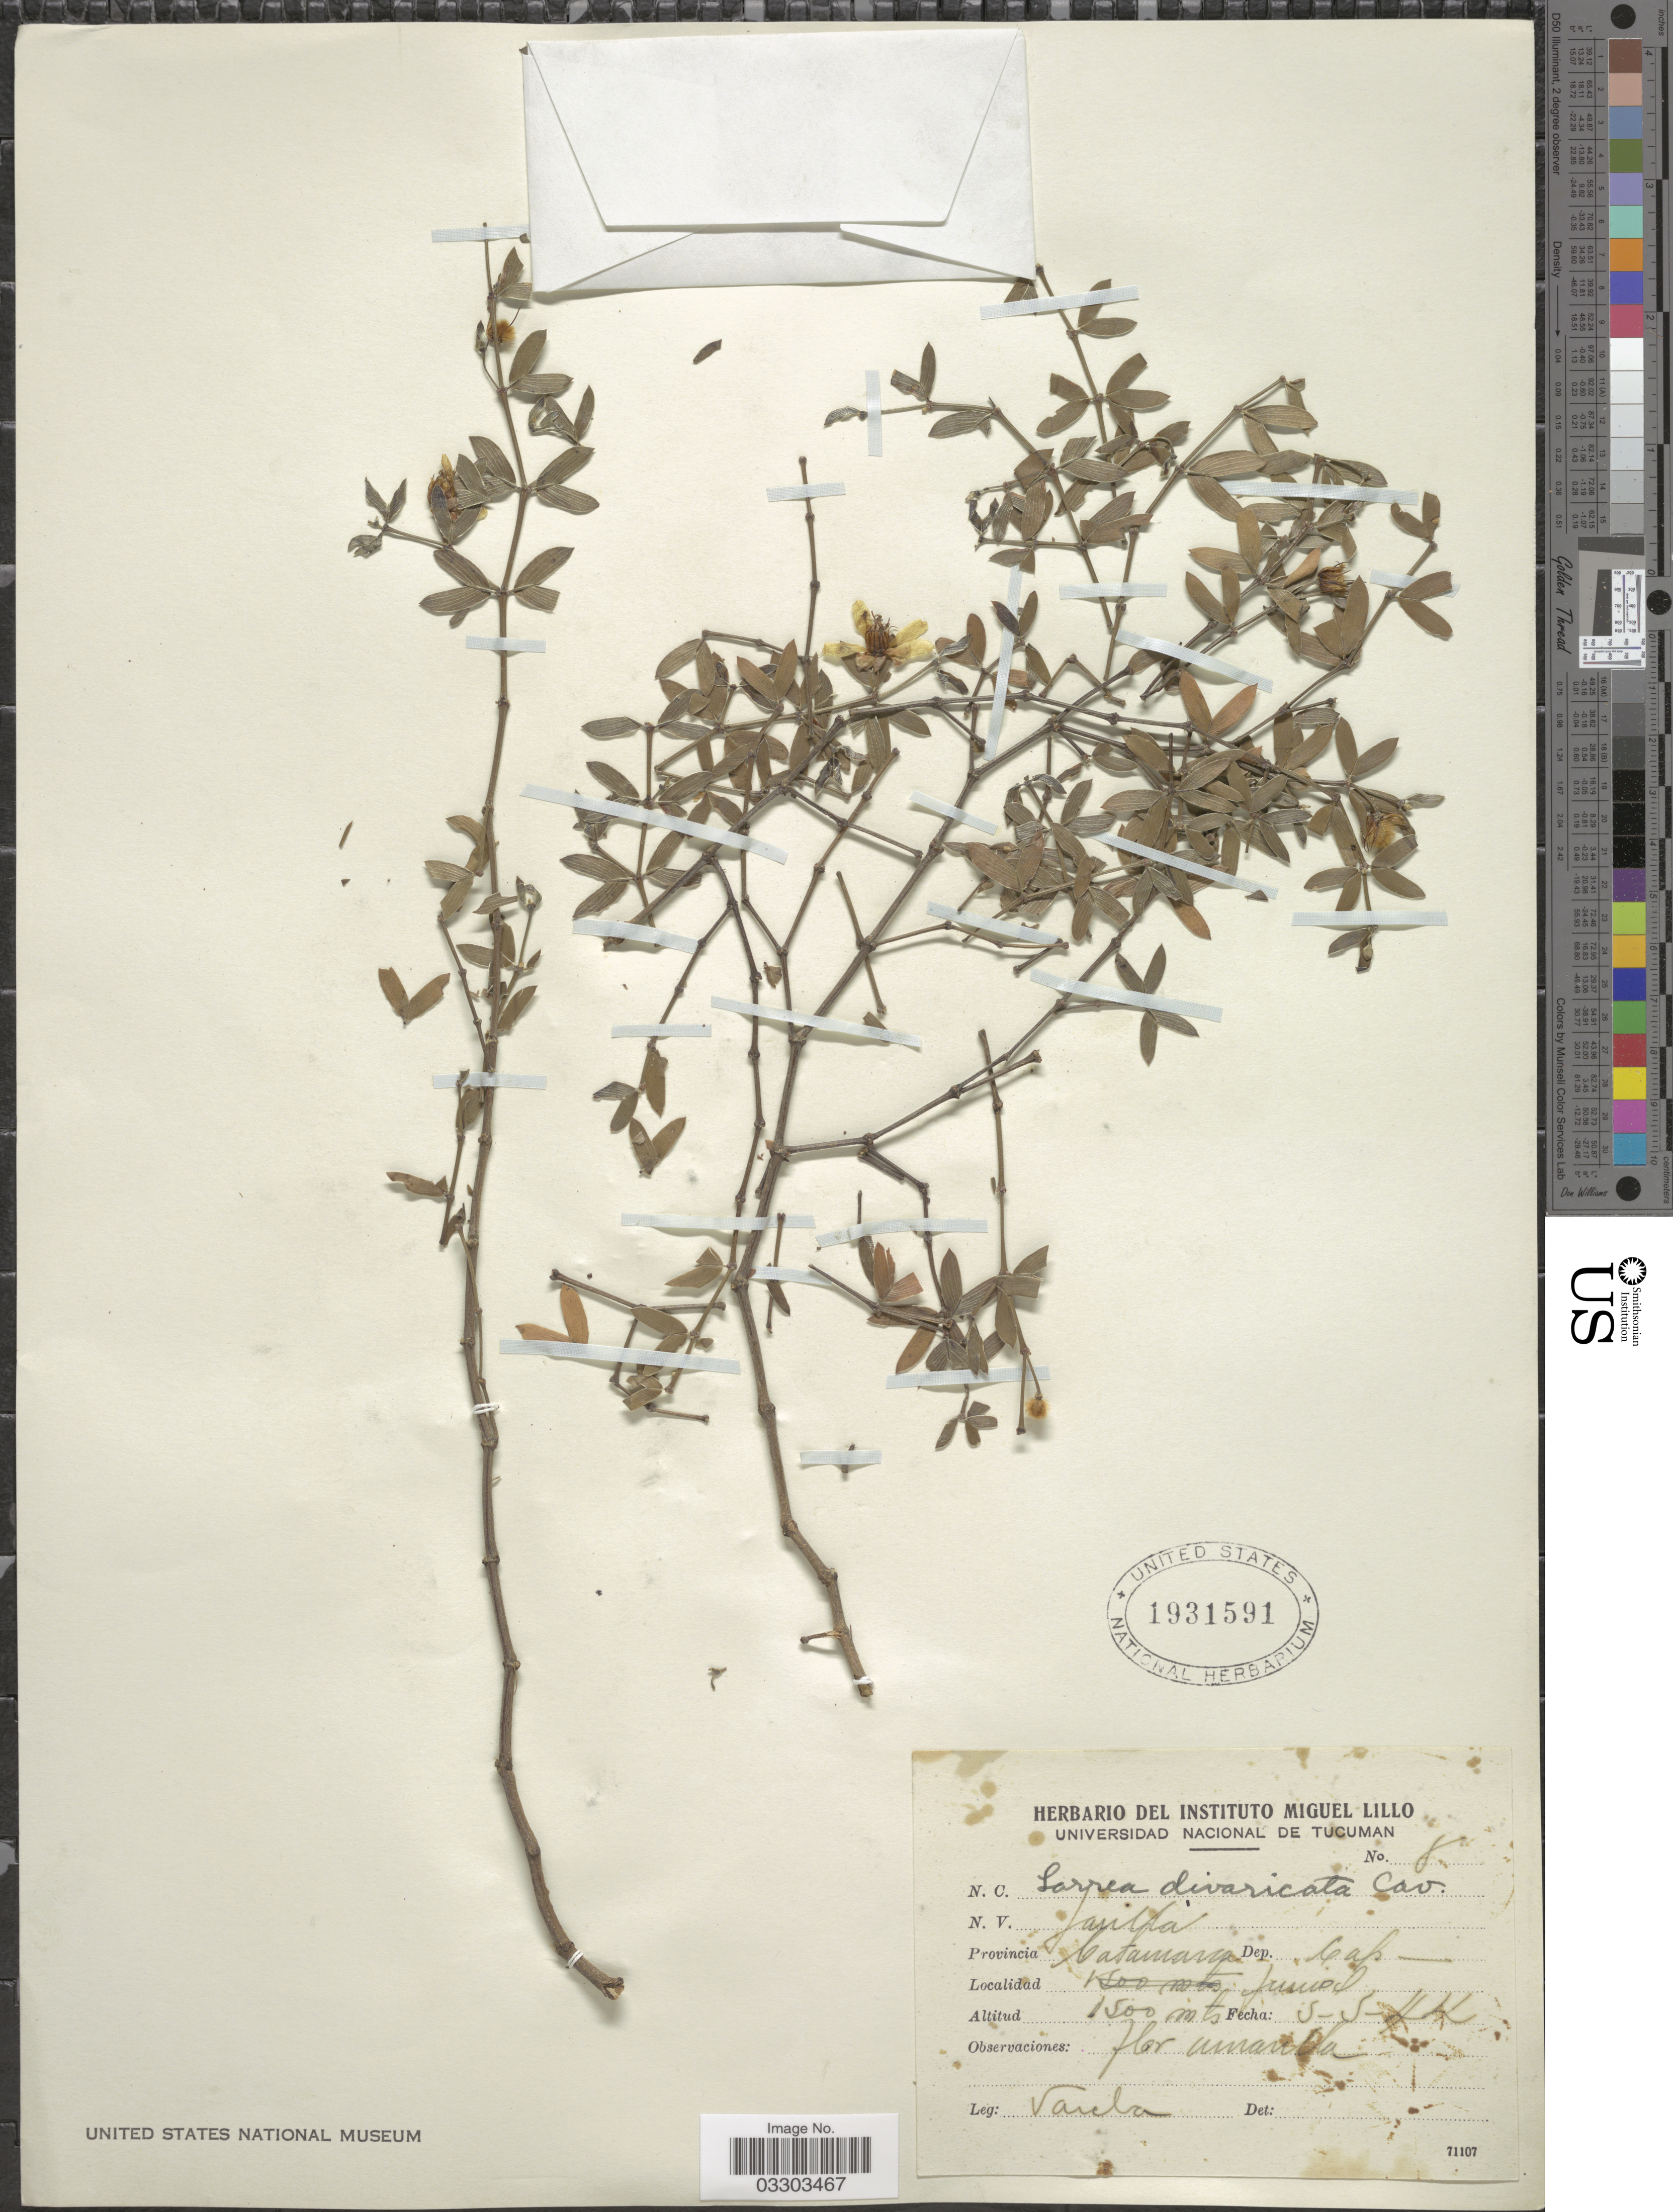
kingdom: Plantae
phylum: Tracheophyta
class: Magnoliopsida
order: Zygophyllales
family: Zygophyllaceae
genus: Larrea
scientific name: Larrea divaricata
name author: Cav.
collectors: -. Varela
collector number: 8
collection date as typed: Transcribed d/m/y: 3/3/44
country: Argentina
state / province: Catamarca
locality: Dep. Cap-.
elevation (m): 1500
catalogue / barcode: US 1931591